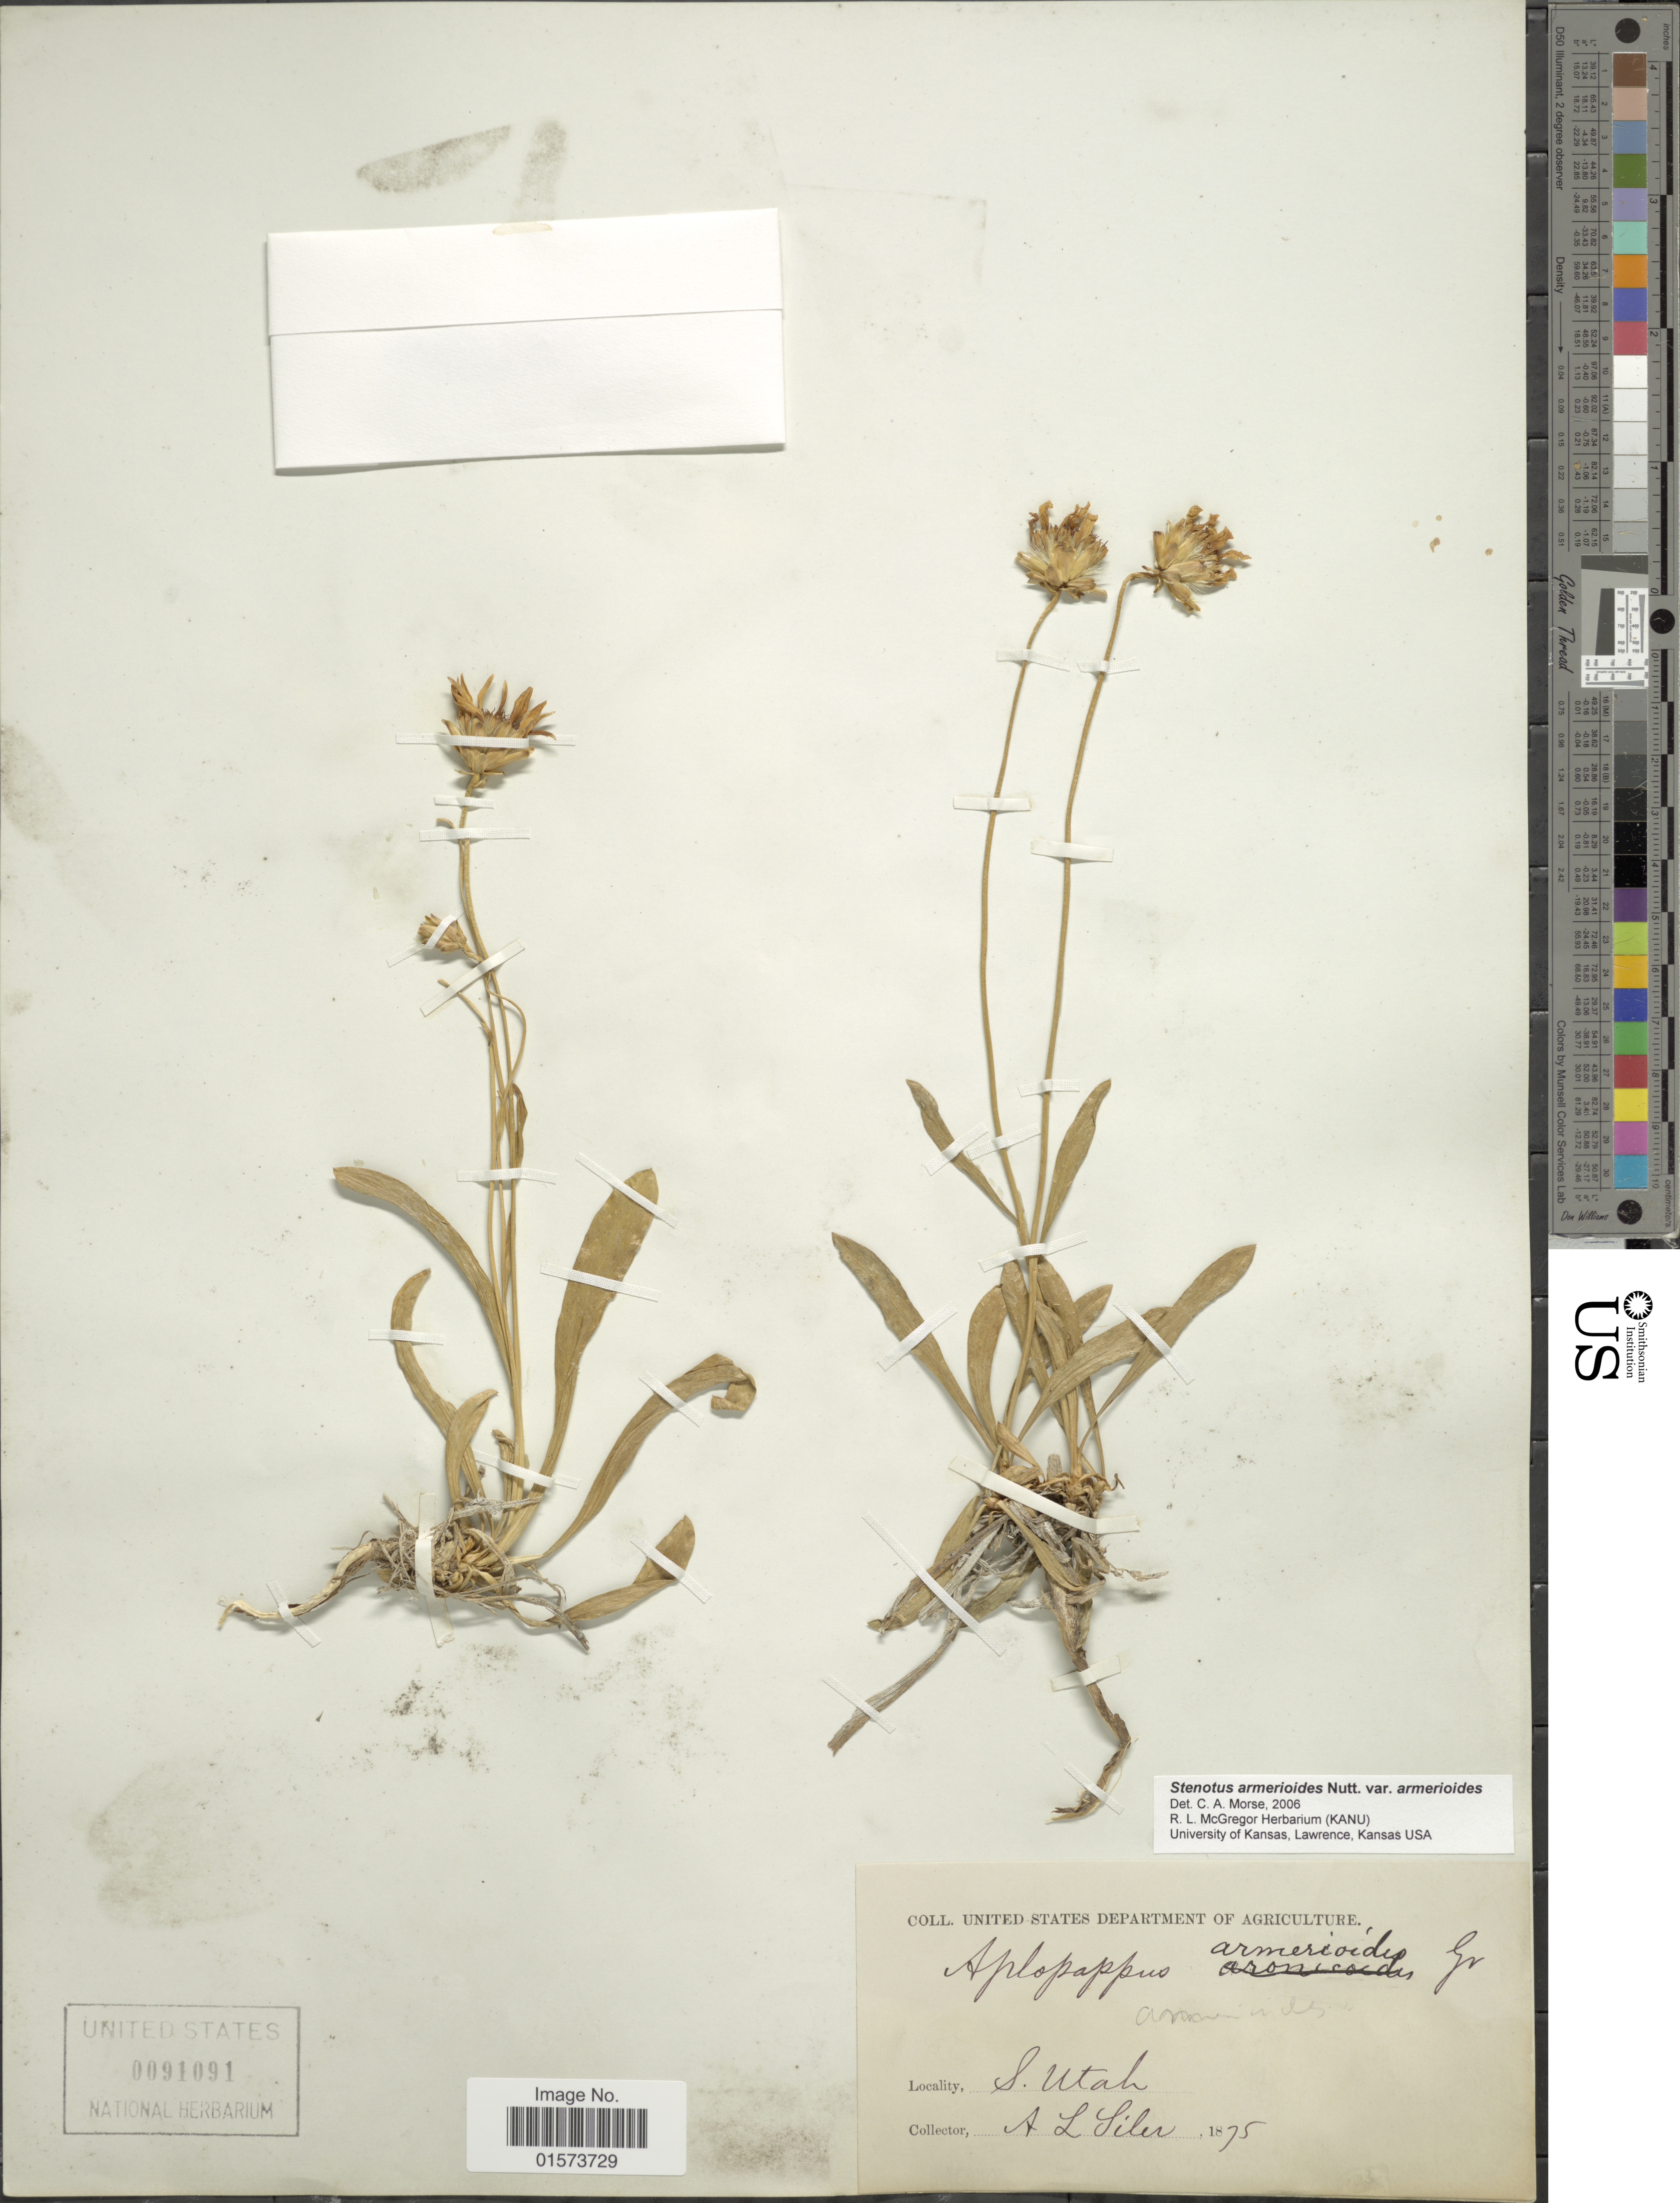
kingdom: Plantae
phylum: Tracheophyta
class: Magnoliopsida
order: Asterales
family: Asteraceae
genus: Stenotus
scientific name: Stenotus armerioides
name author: Nutt.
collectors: A. Siler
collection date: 1875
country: United States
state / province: Utah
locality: S. Utah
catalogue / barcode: US 91091